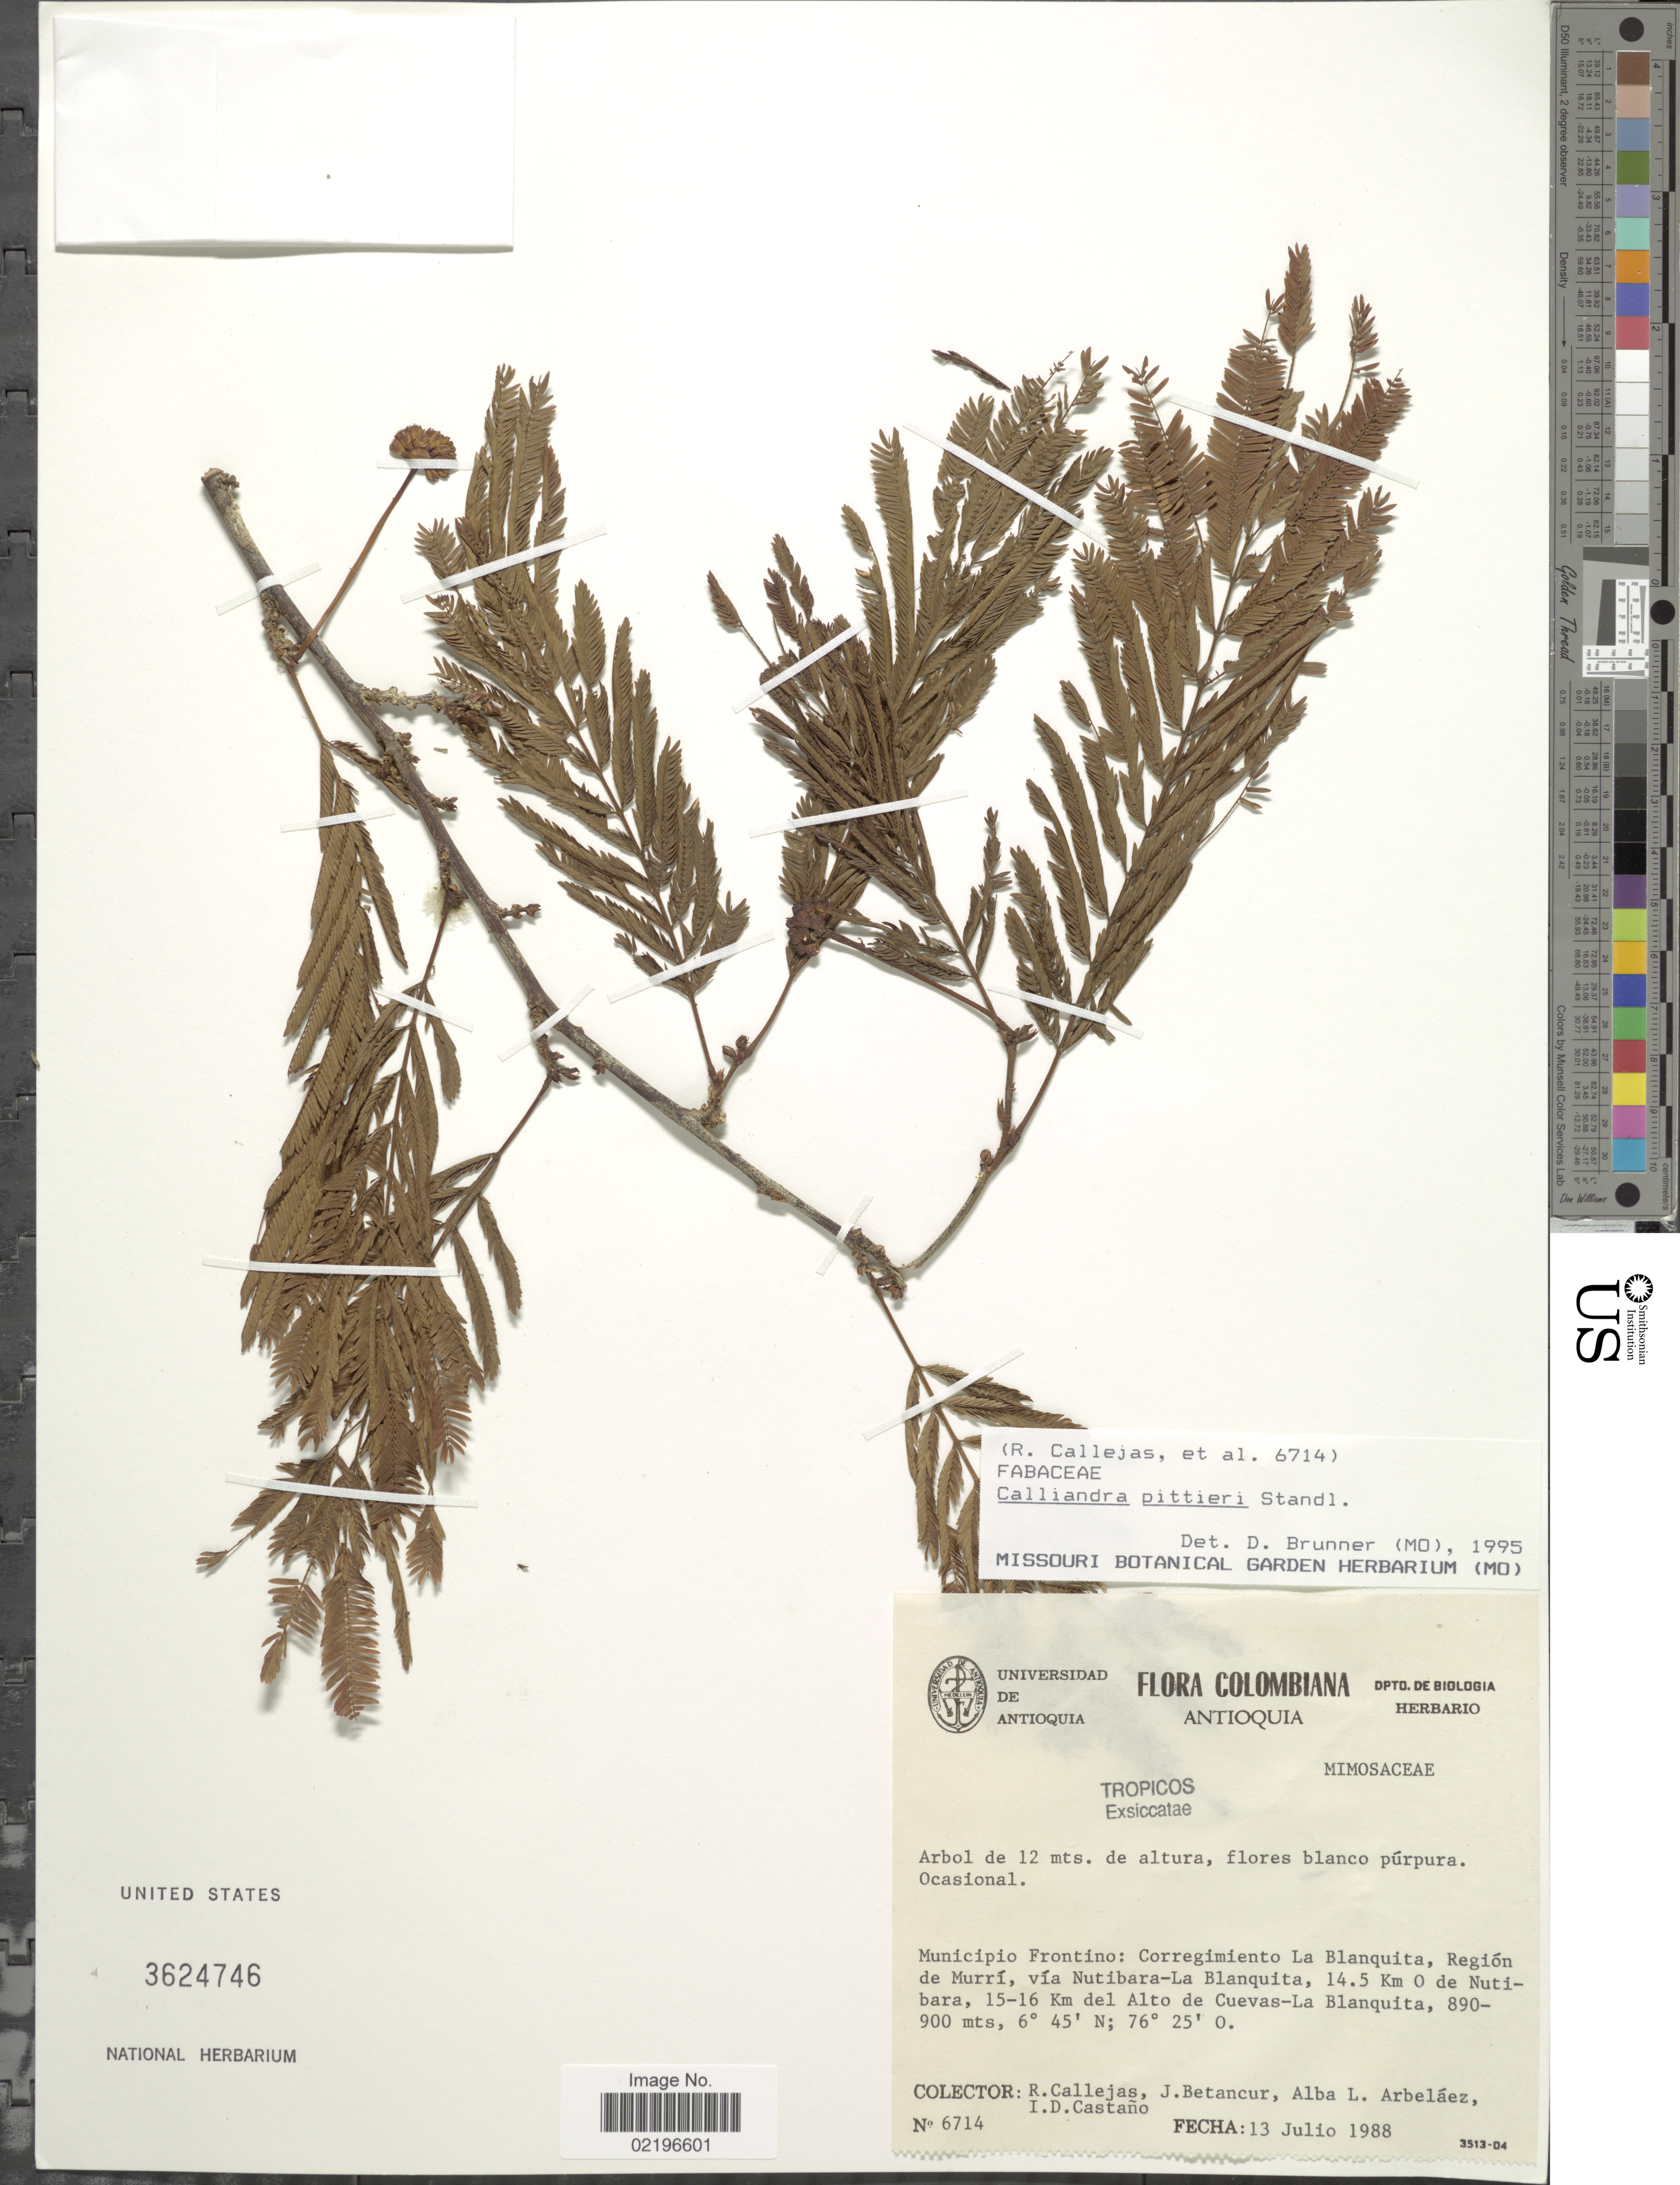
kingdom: Plantae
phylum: Tracheophyta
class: Magnoliopsida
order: Fabales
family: Fabaceae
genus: Calliandra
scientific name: Calliandra pittieri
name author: Standl.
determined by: Brunner, D.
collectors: R. Callejas, J. Betancur, A. L. Arbelaez & I. Castaño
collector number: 6714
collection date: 1988-07-13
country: Colombia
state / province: Antioquia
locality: Municipio Frontino: Corregimiento La Blanquita, Region de Murri, via Nutibara- La Blanquita, 14.5 km O de Nutibara, 151-6 km del Alto de Cuevas- La Blanquita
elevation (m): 890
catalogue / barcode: US 3624746